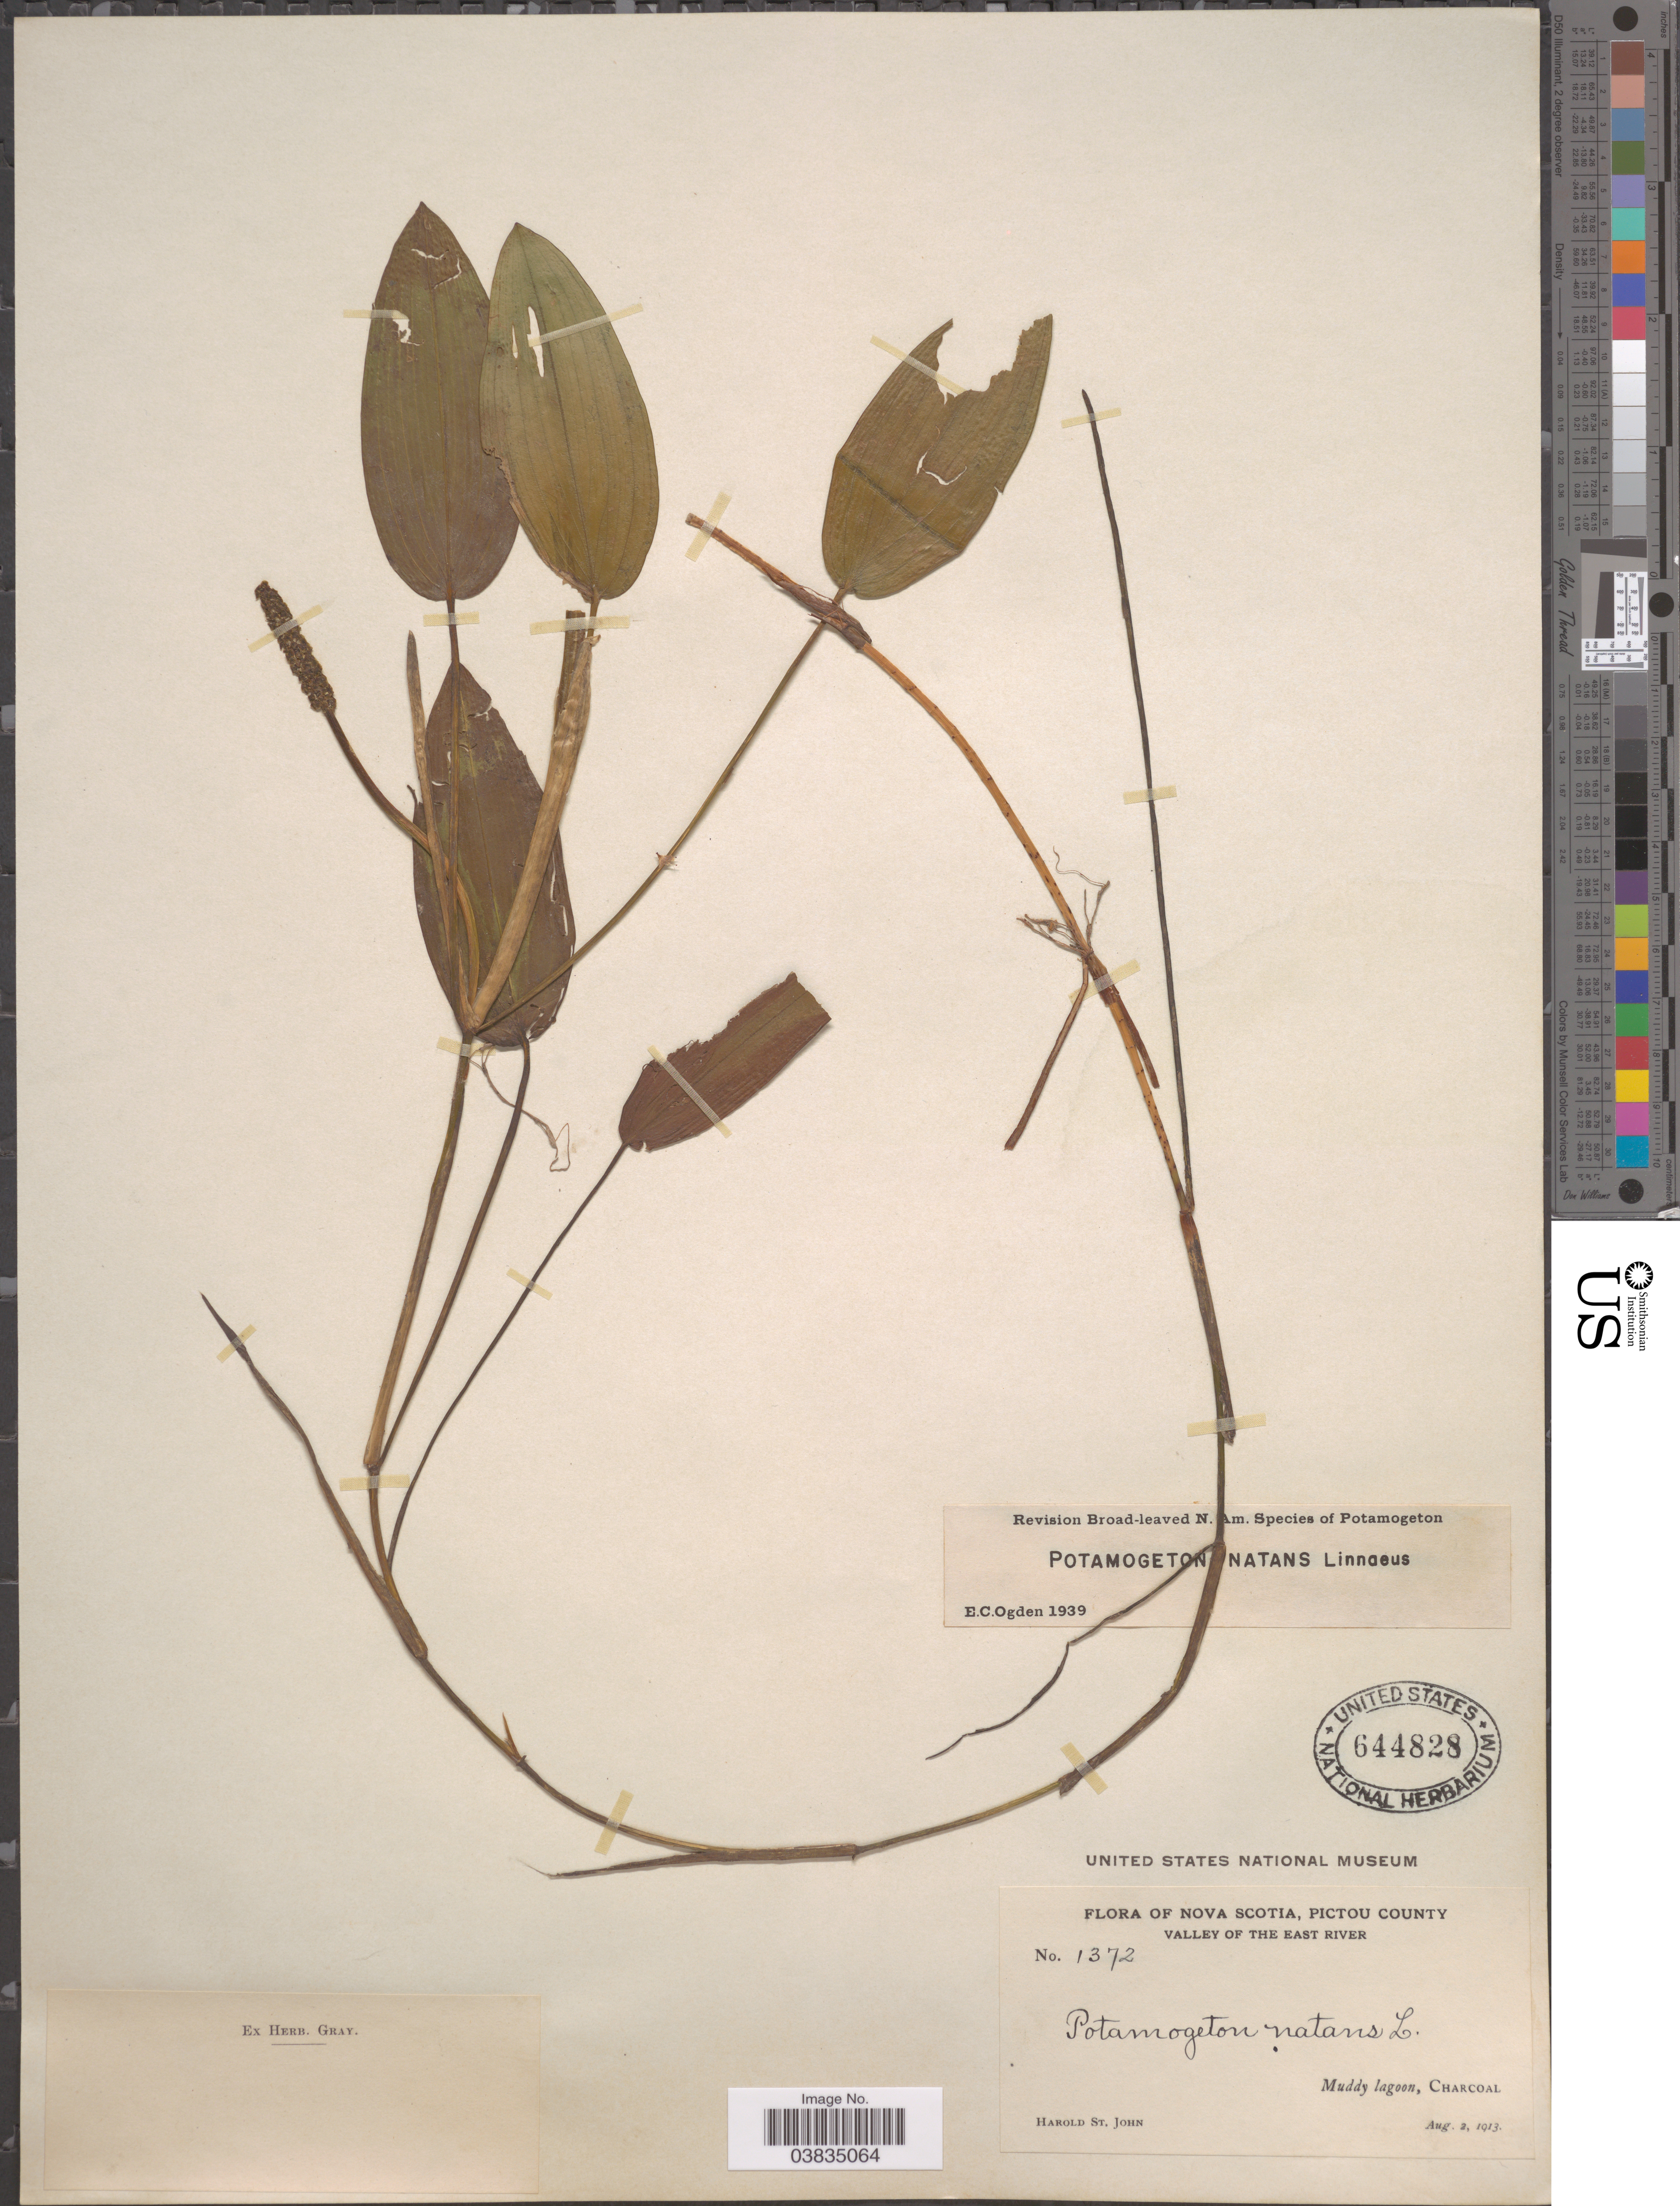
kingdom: Plantae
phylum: Tracheophyta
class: Liliopsida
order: Alismatales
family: Potamogetonaceae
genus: Potamogeton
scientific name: Potamogeton natans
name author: L.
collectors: H. St. John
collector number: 1372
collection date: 1913-08-02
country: Canada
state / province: Nova Scotia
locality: Pictou County. Valley of the East River. Muddy lagoon, Charcoal.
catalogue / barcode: US 644828